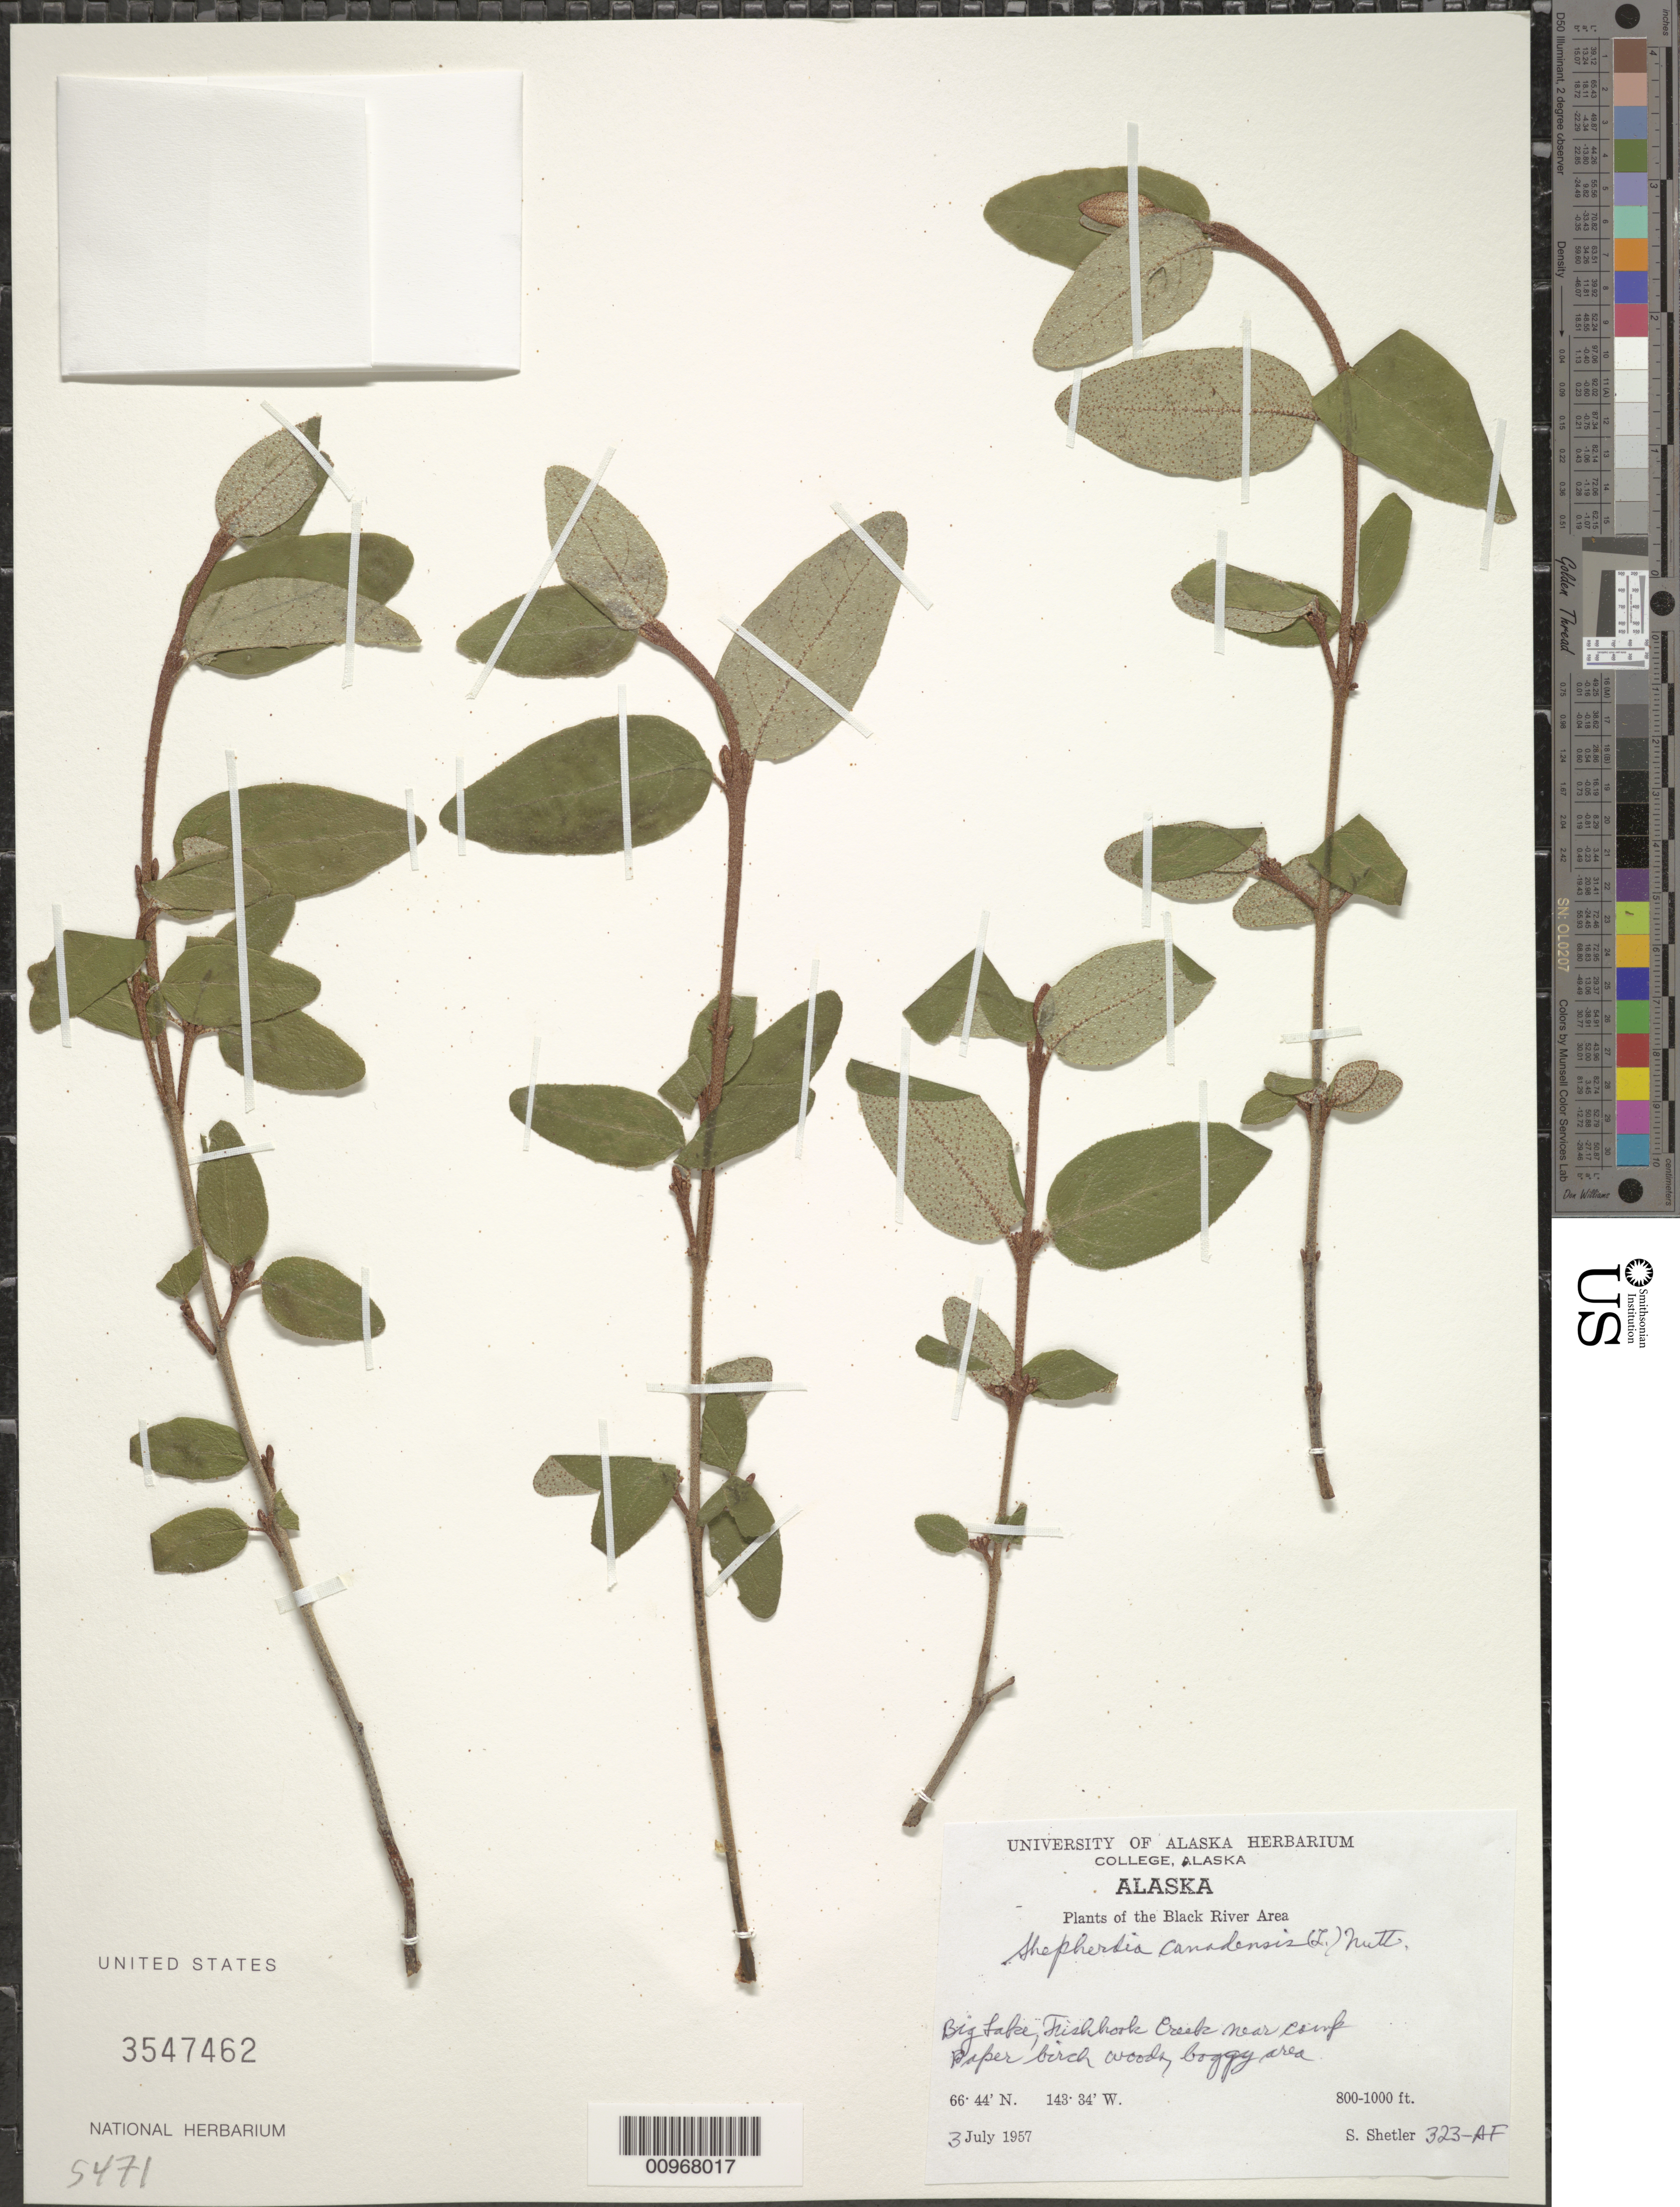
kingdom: Plantae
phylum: Tracheophyta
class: Magnoliopsida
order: Rosales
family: Elaeagnaceae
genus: Shepherdia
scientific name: Shepherdia canadensis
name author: (L.) Nutt.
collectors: S. Shetler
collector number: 323-AF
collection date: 1957-07-03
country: United States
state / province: Alaska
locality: The Black River Area, Big Lake, Fishhook Creek near camp. Paper birch woods, boggy area.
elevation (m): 244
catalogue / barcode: US 3547462